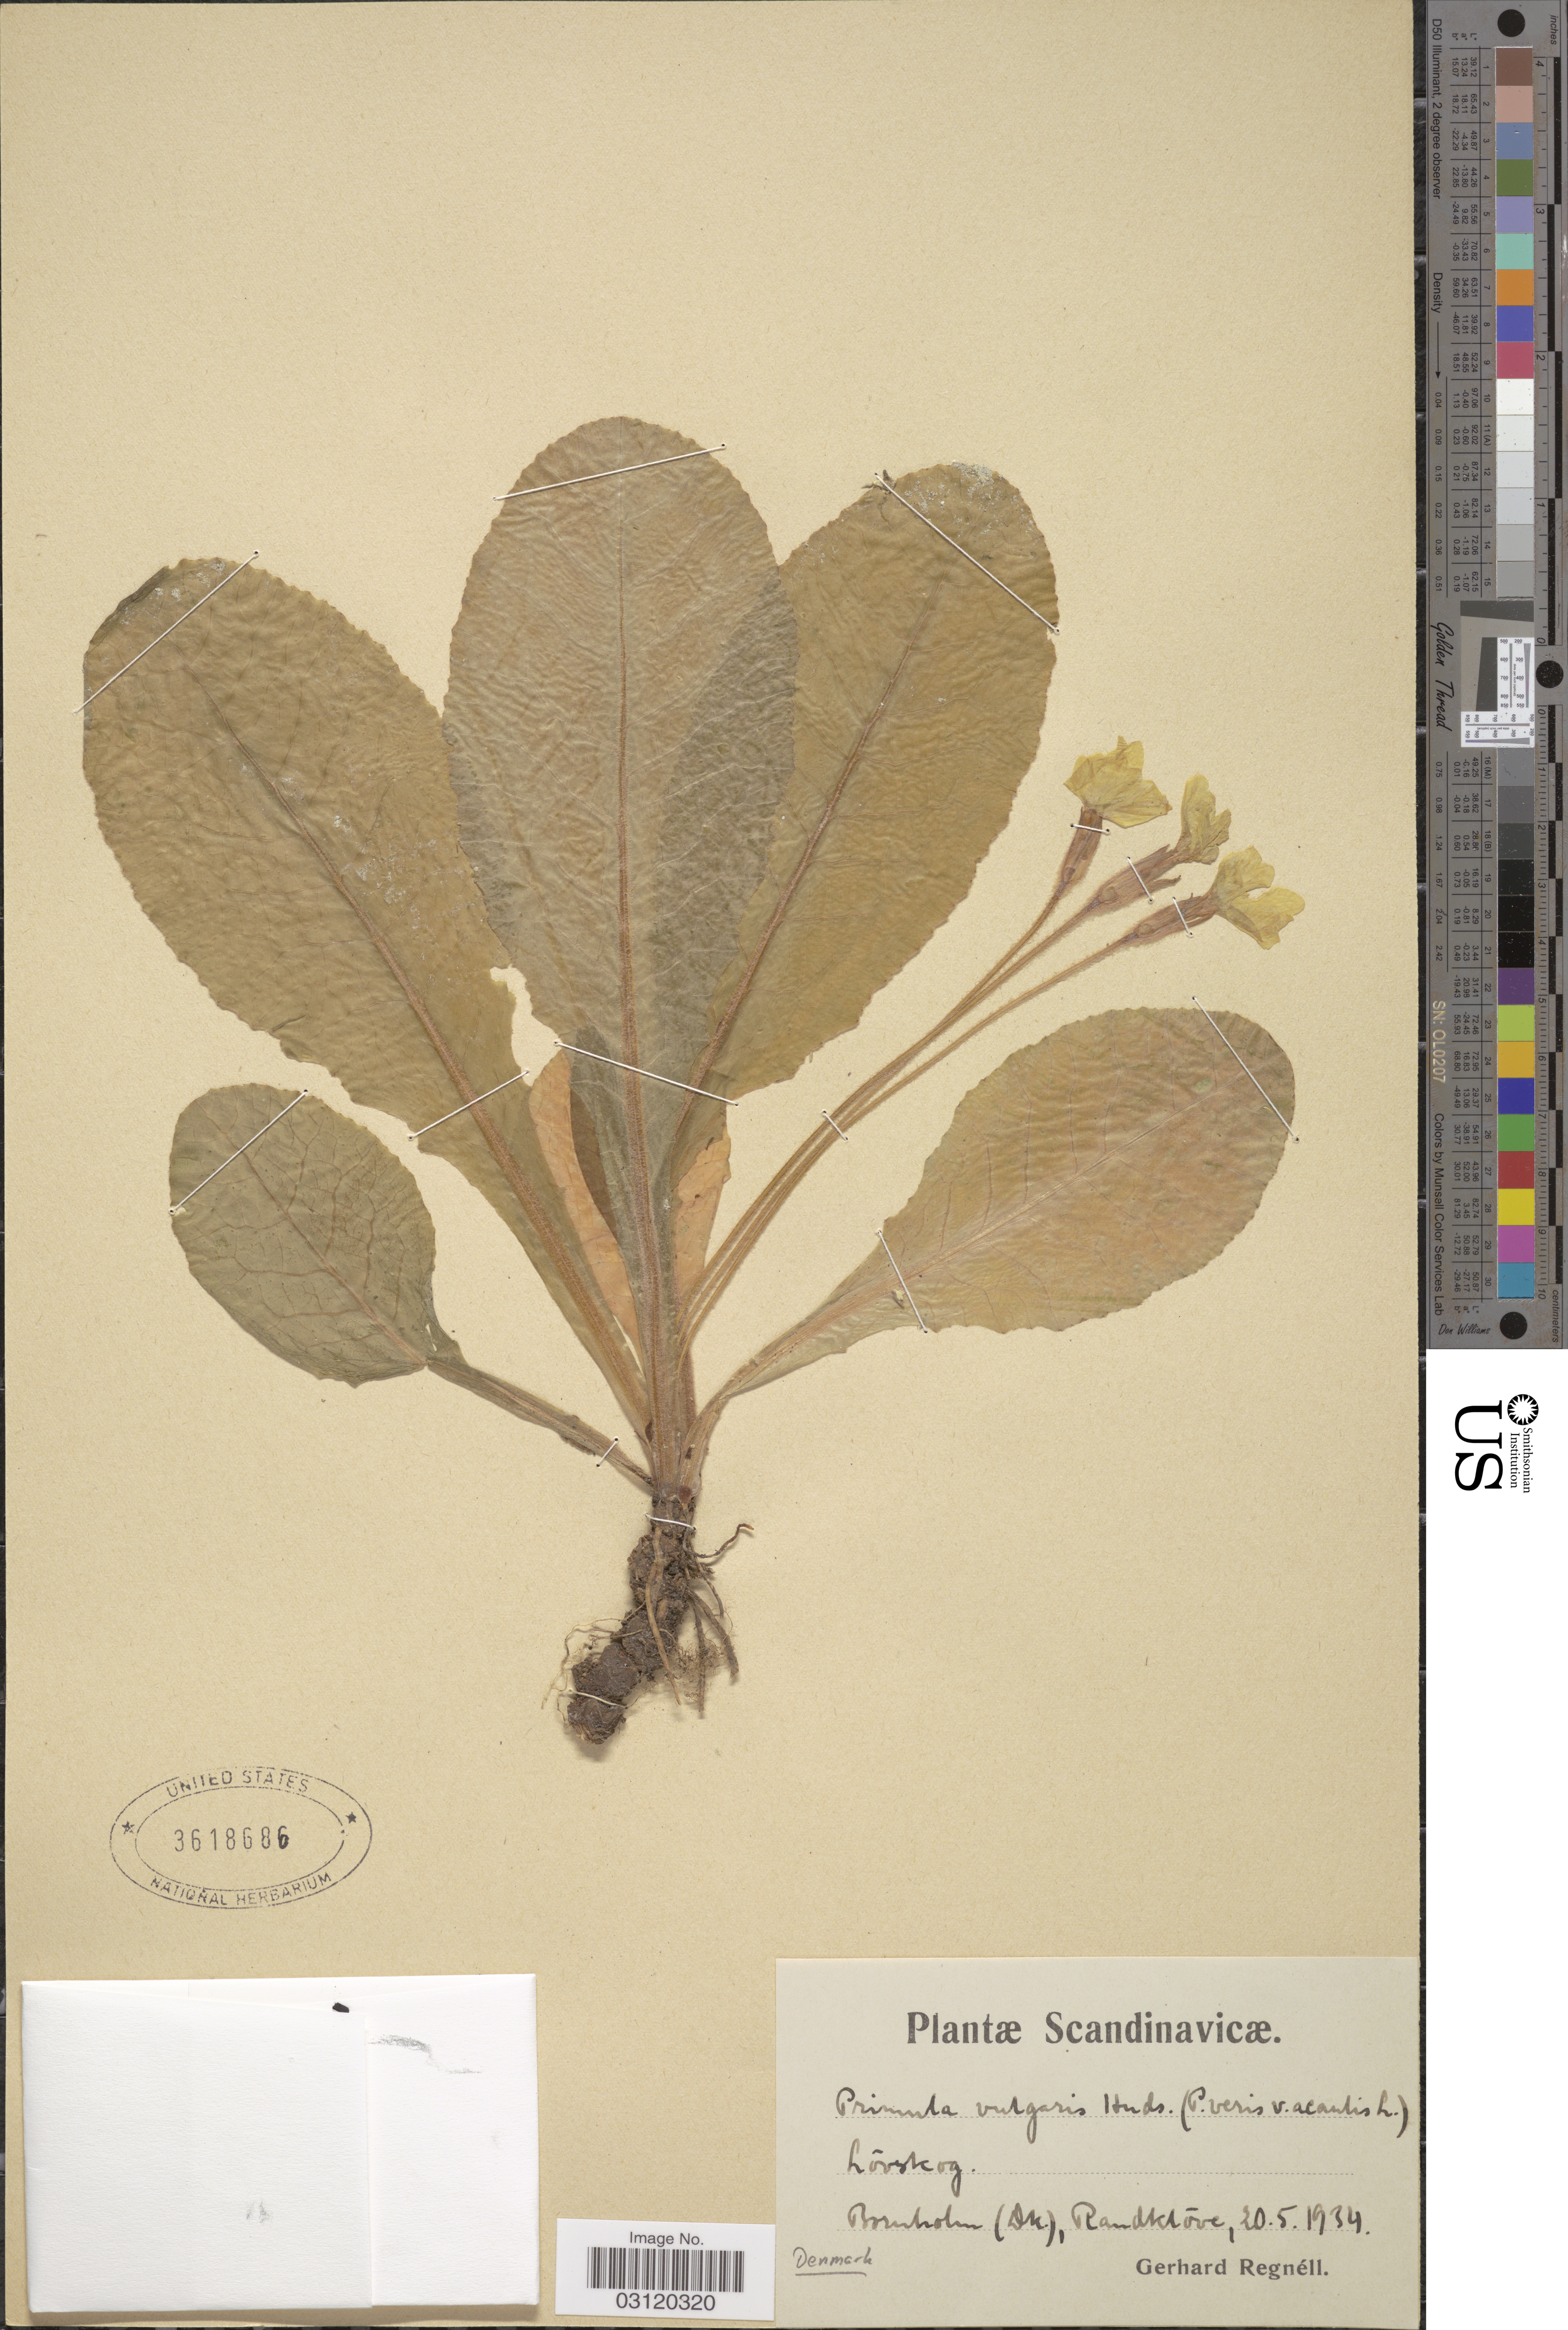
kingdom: Plantae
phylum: Tracheophyta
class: Magnoliopsida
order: Ericales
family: Primulaceae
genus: Primula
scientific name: Primula vulgaris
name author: Huds.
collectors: G. Regnéll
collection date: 1934-05-20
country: Denmark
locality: Scandinavicae, Looskog, Bornholm (Dk), Randklove.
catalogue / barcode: US 3618686